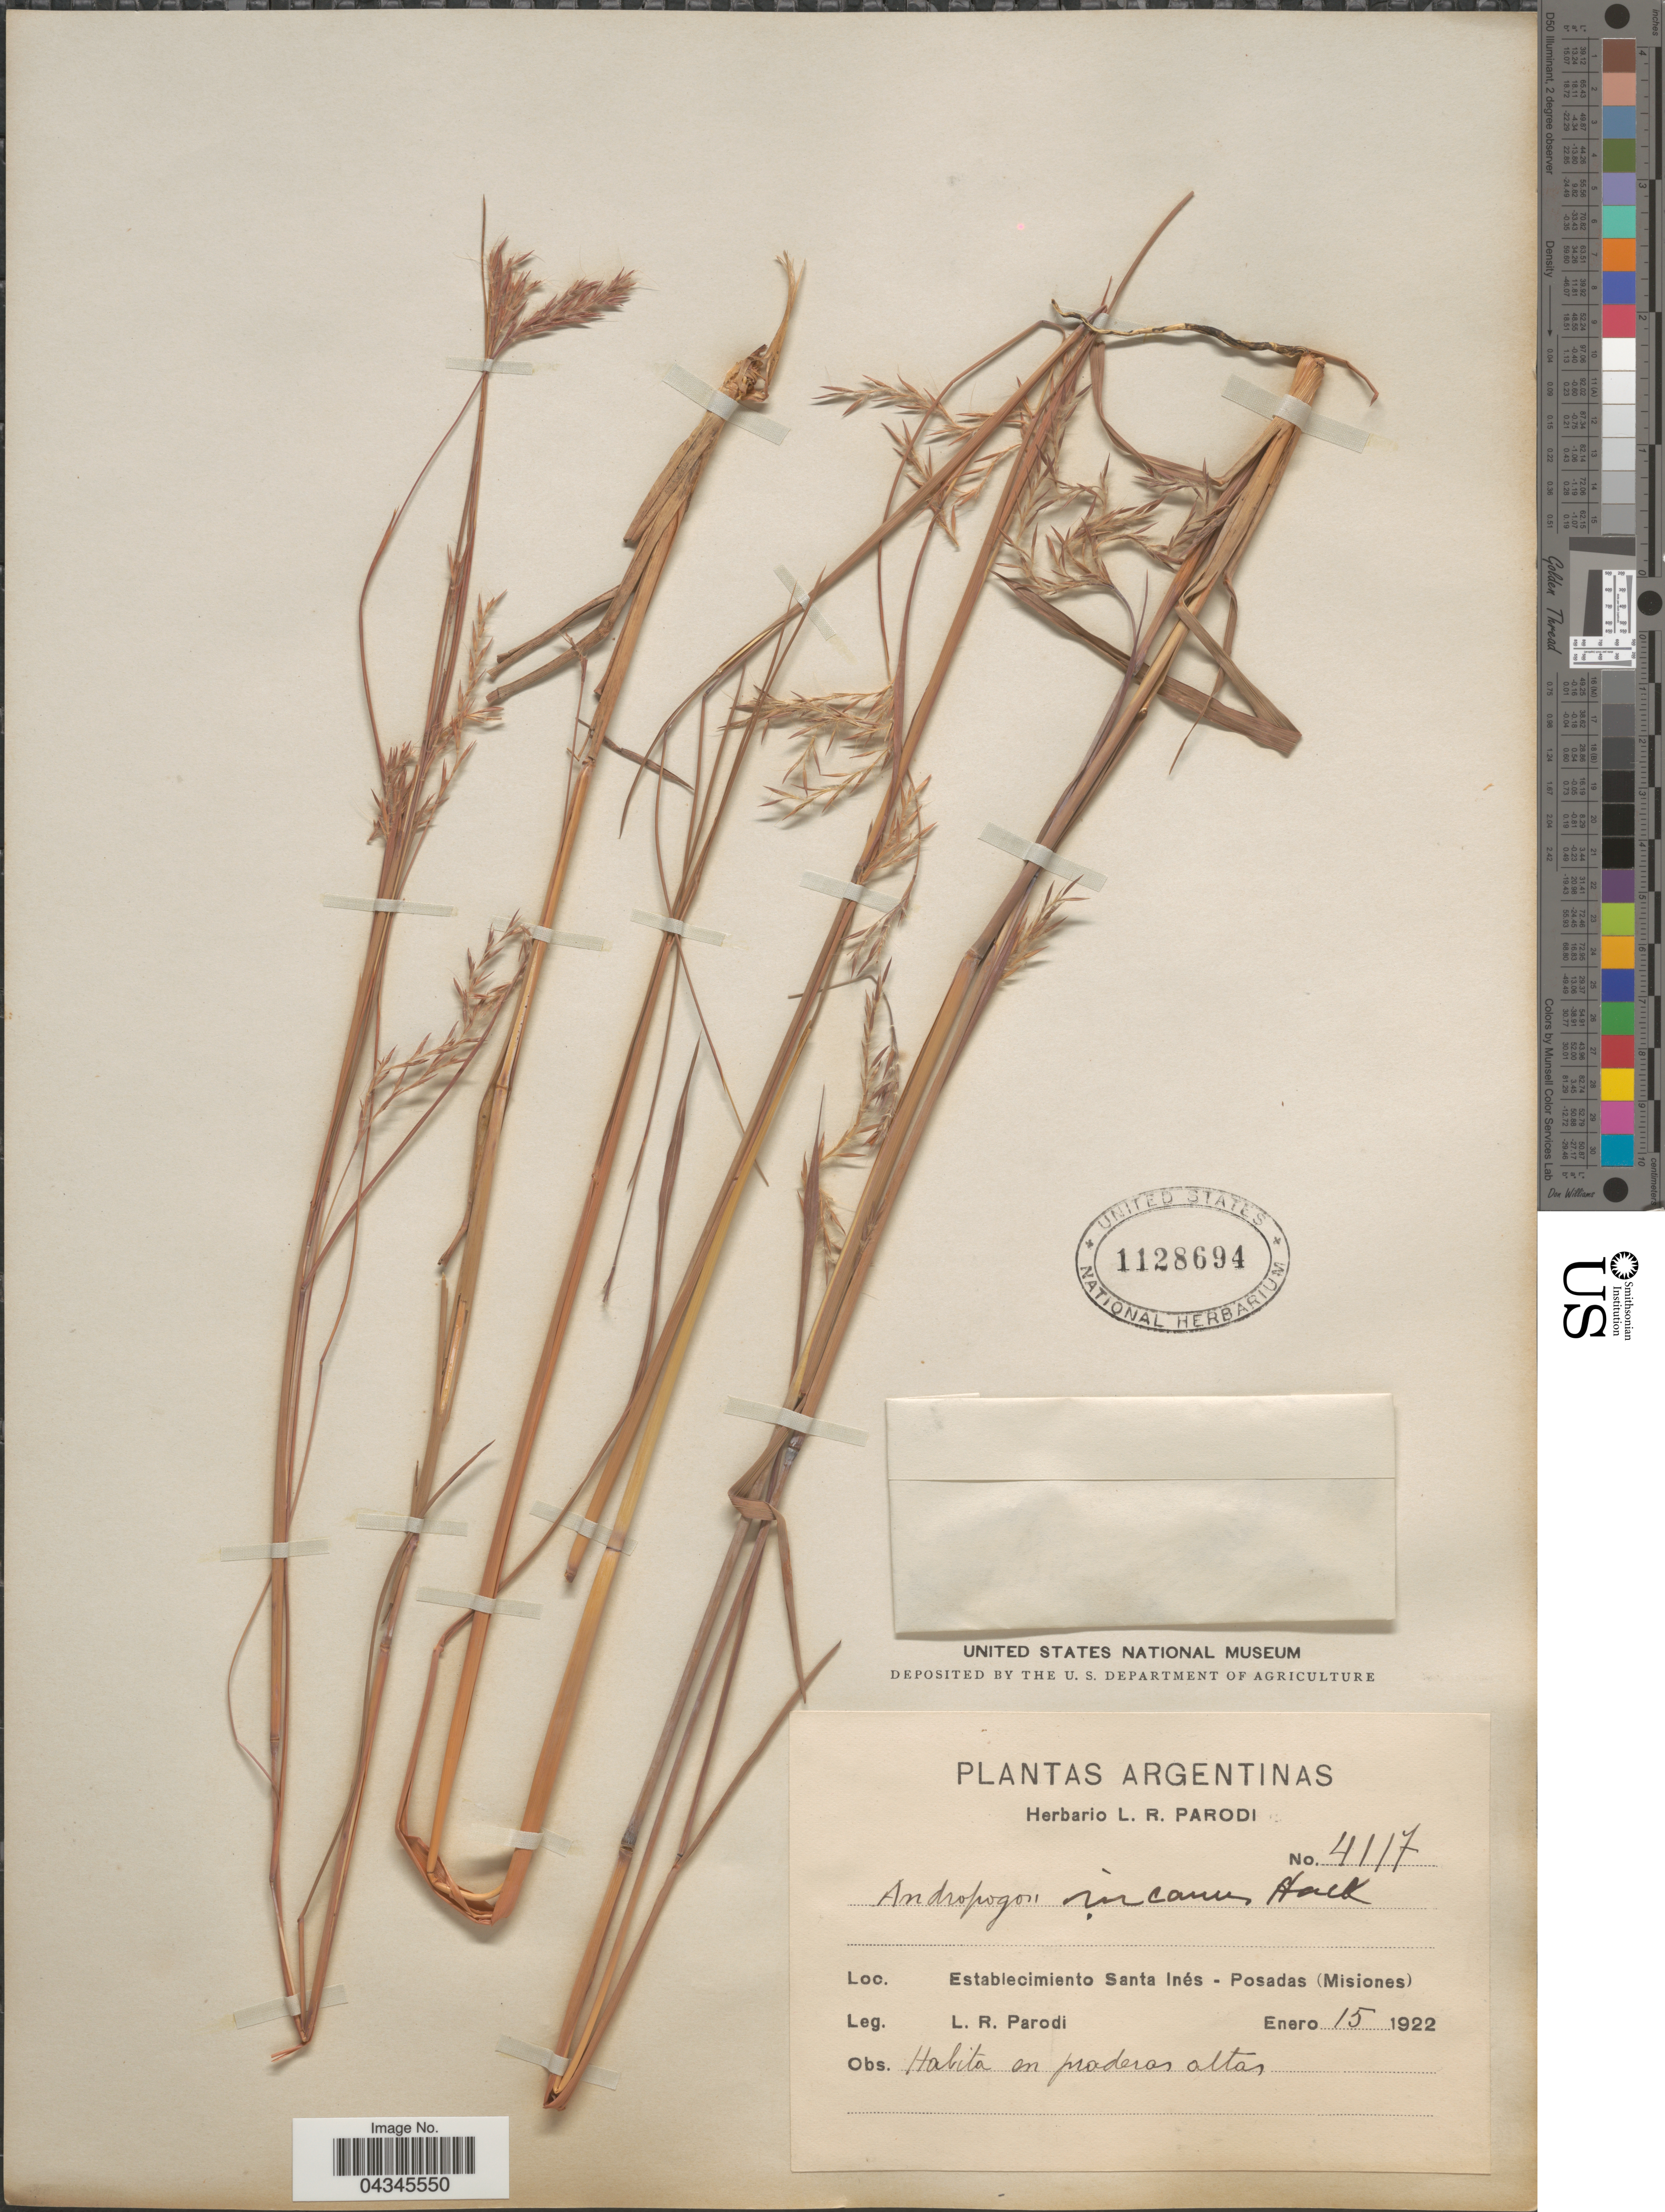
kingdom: Plantae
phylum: Tracheophyta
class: Liliopsida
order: Poales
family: Poaceae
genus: Andropogon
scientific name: Andropogon lateralis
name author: Nees in Mart.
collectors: L. R. Parodi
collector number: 4117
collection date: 1922-01-15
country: Argentina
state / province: Misiones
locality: Establecimiento Santa Inés - Posadas.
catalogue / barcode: US 1128694